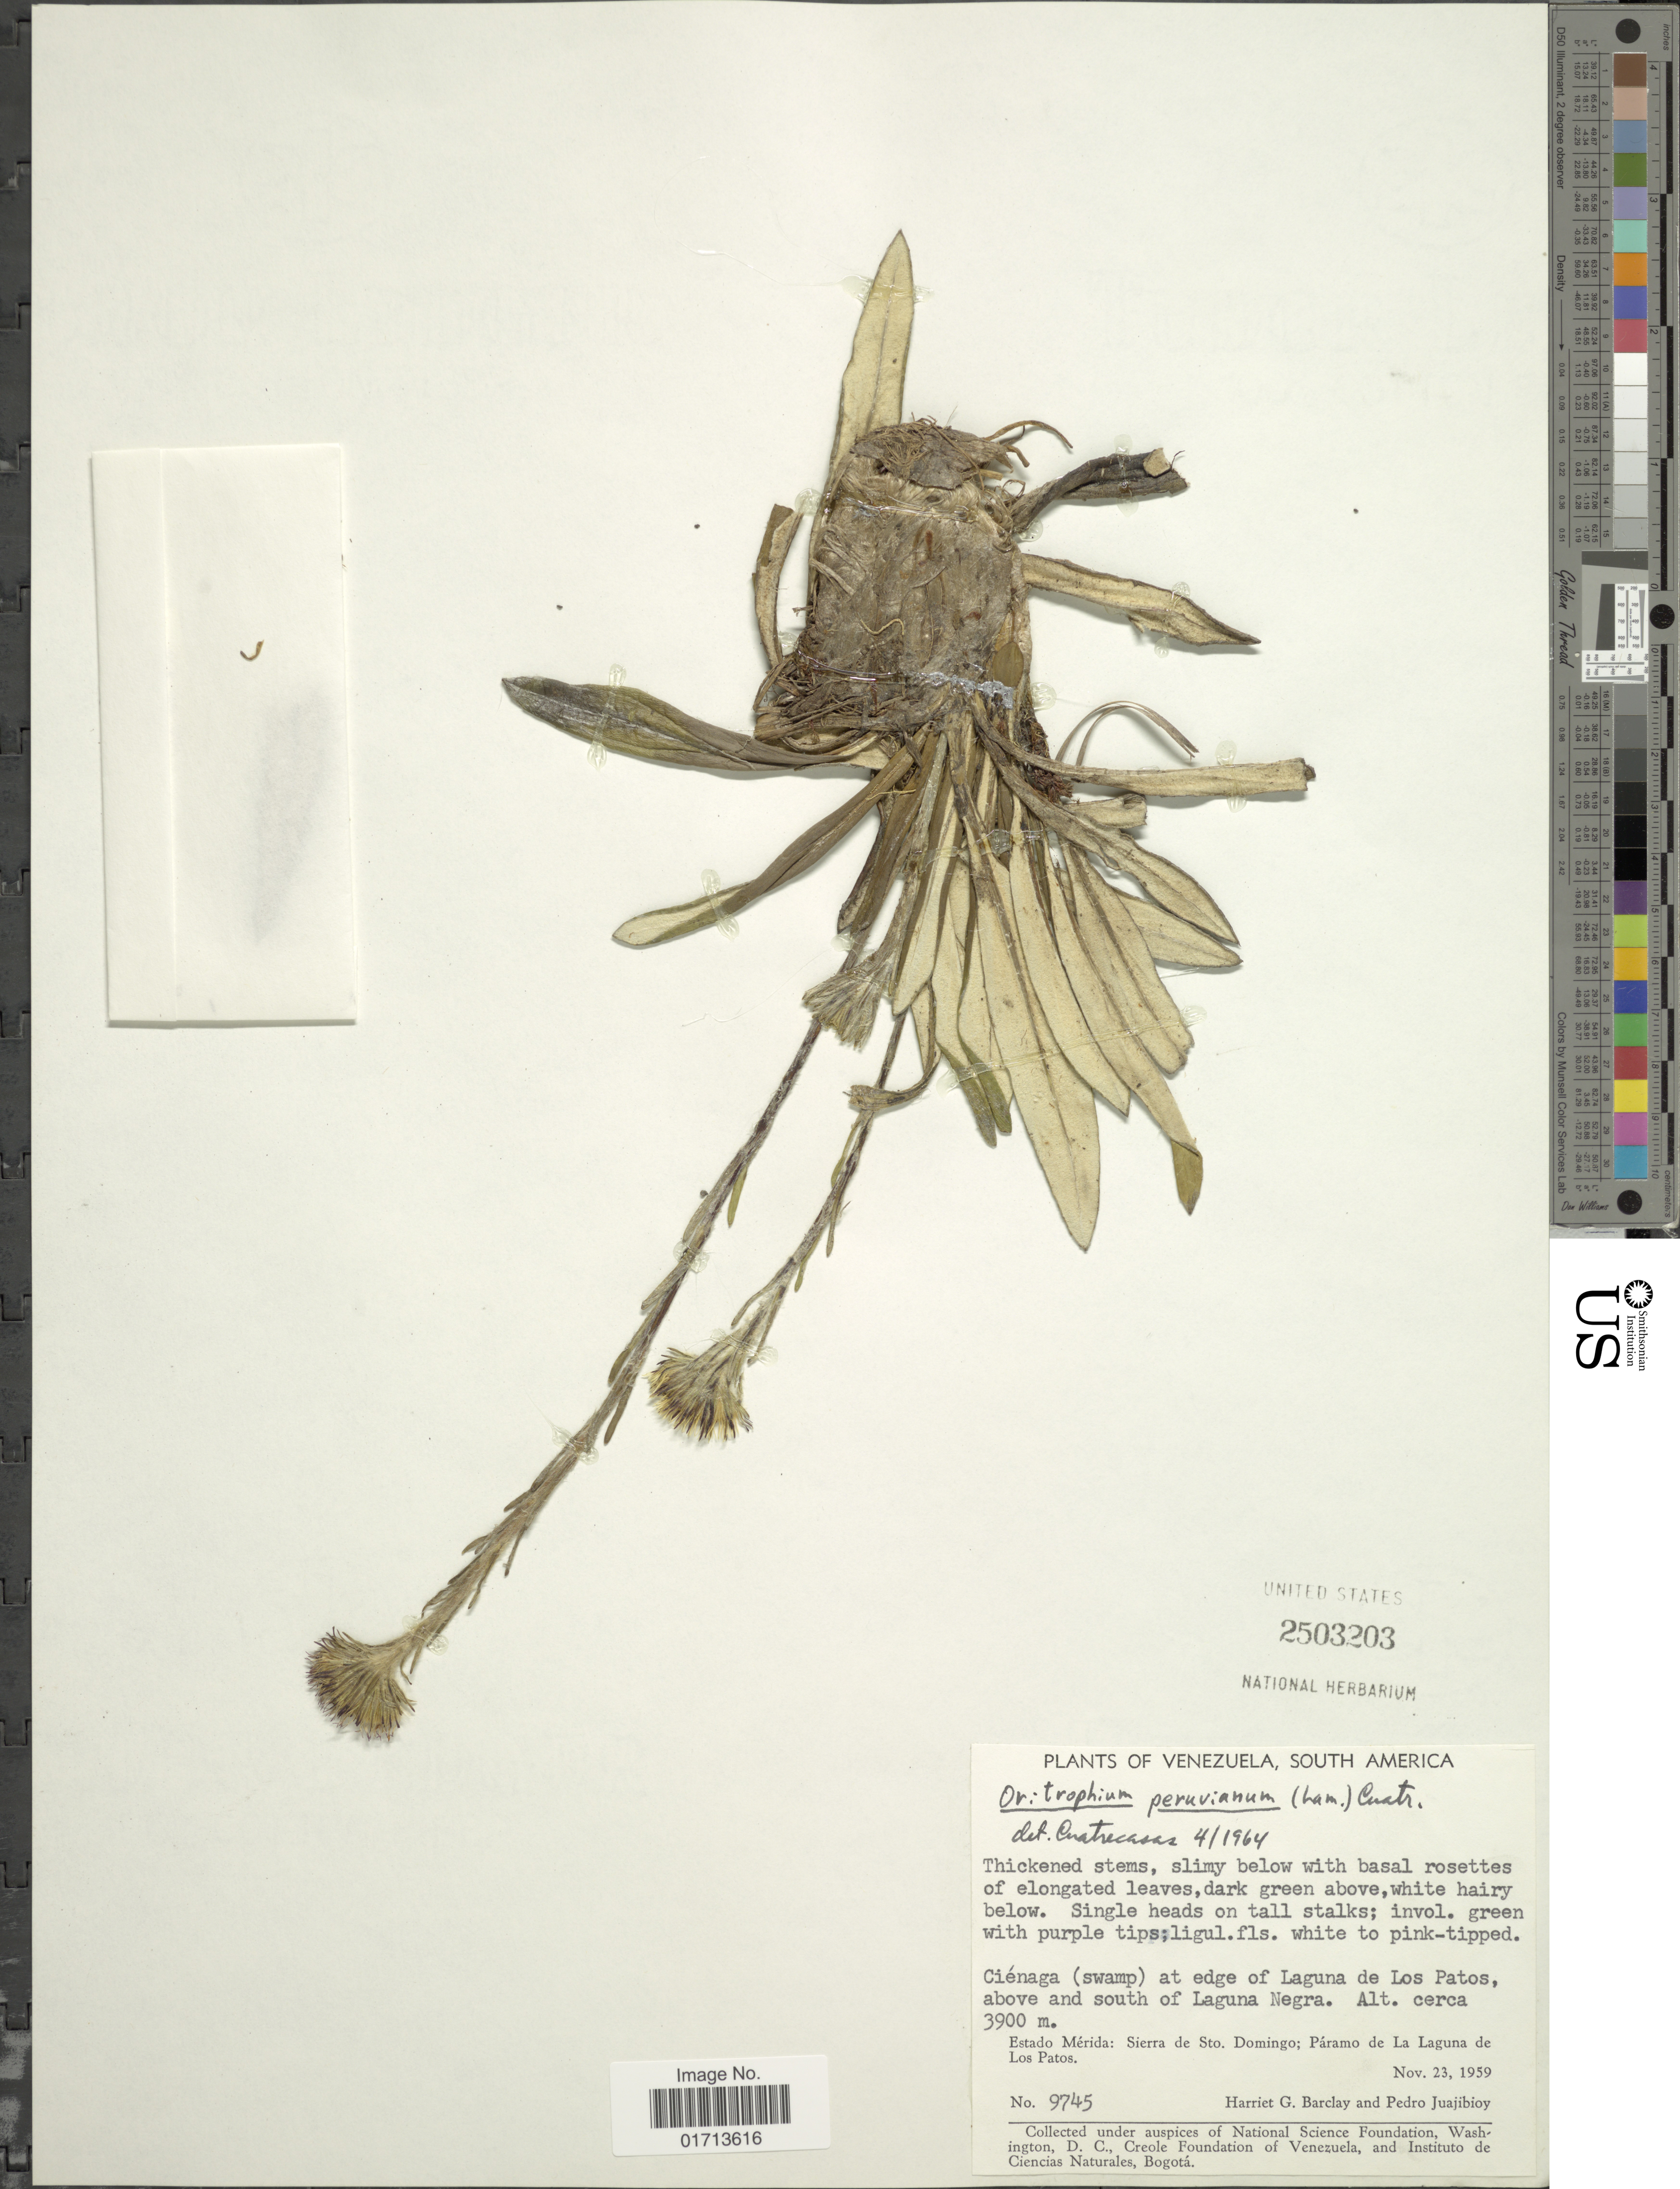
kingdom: Plantae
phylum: Tracheophyta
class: Magnoliopsida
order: Asterales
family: Asteraceae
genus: Oritrophium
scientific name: Oritrophium peruvianum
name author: (Lam.) Cuatrec.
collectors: H. G. Barclay & P. Juajibioy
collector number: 9745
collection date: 1959-11-23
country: Venezuela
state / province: Mérida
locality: Sierra de Sto. Domingo; Paramo de La Laguna de Los Patos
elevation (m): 3900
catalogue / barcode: US 2503203